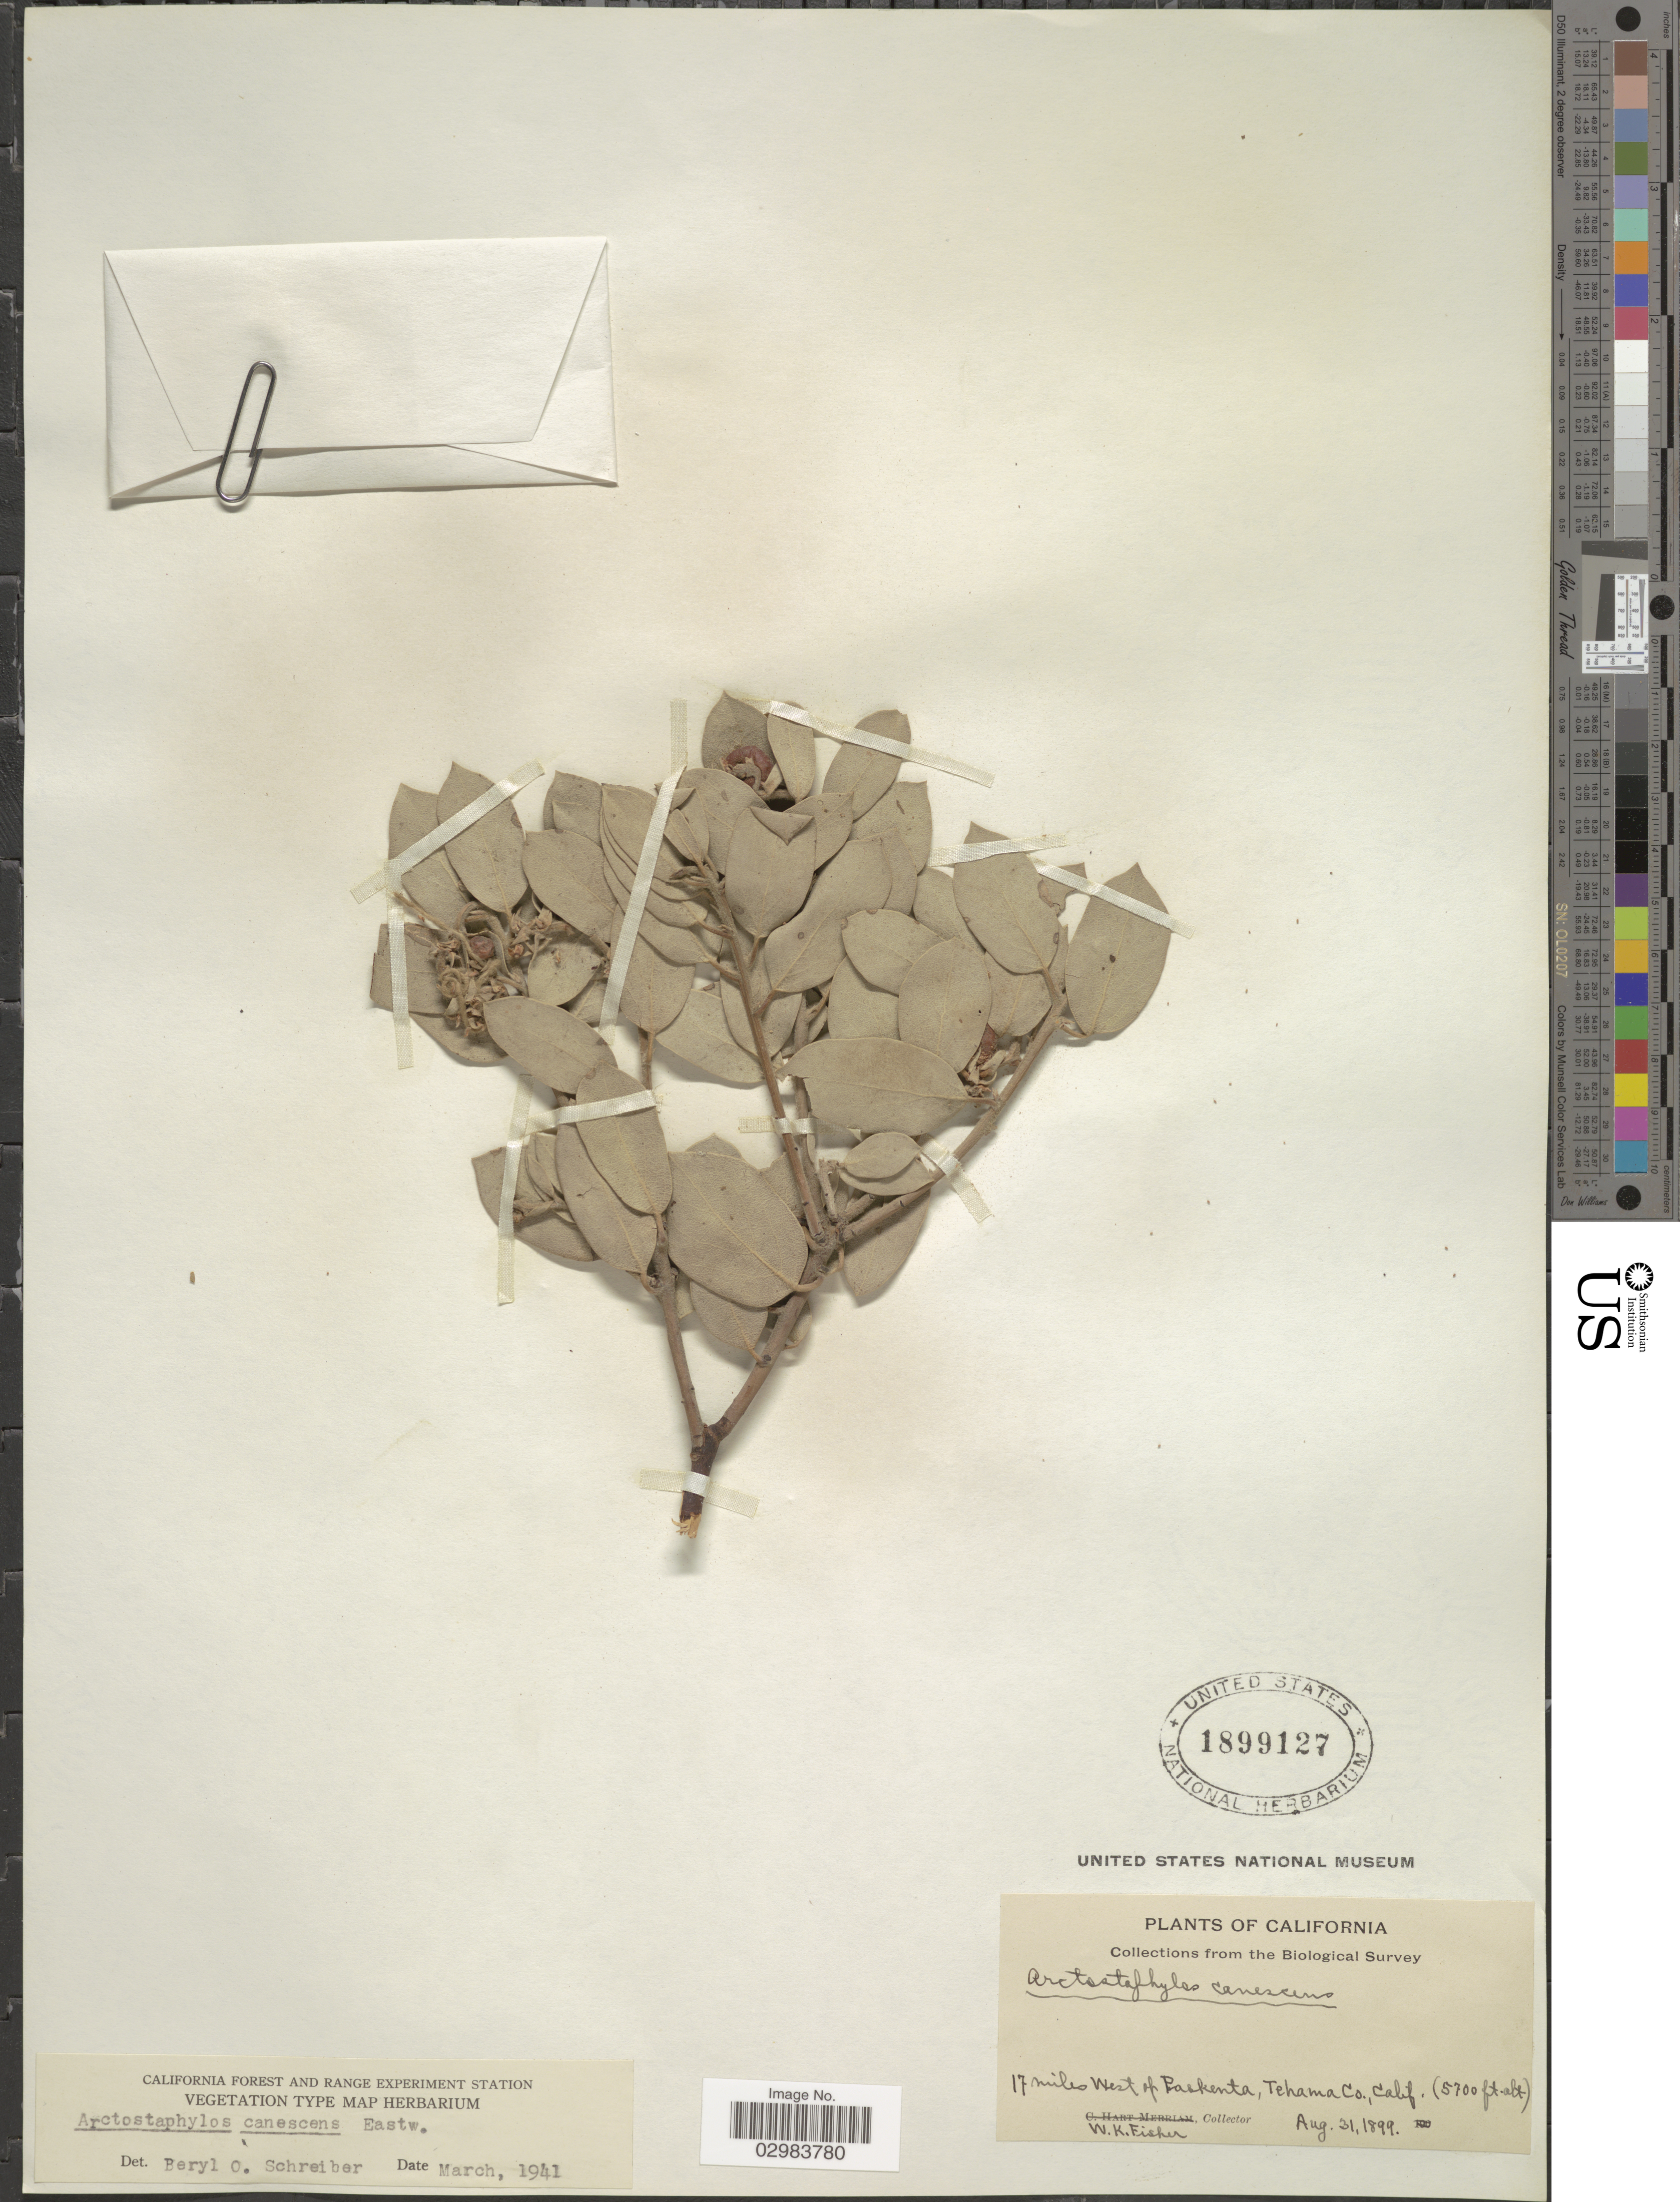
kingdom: Plantae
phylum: Tracheophyta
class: Magnoliopsida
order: Ericales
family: Ericaceae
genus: Arctostaphylos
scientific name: Arctostaphylos canescens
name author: Eastw.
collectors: W. K. Fisher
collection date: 1899-08-31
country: United States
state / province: California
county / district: Tehama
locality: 17 miles West of Paskenta, Tehama Co.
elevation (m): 1737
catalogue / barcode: US 1899127